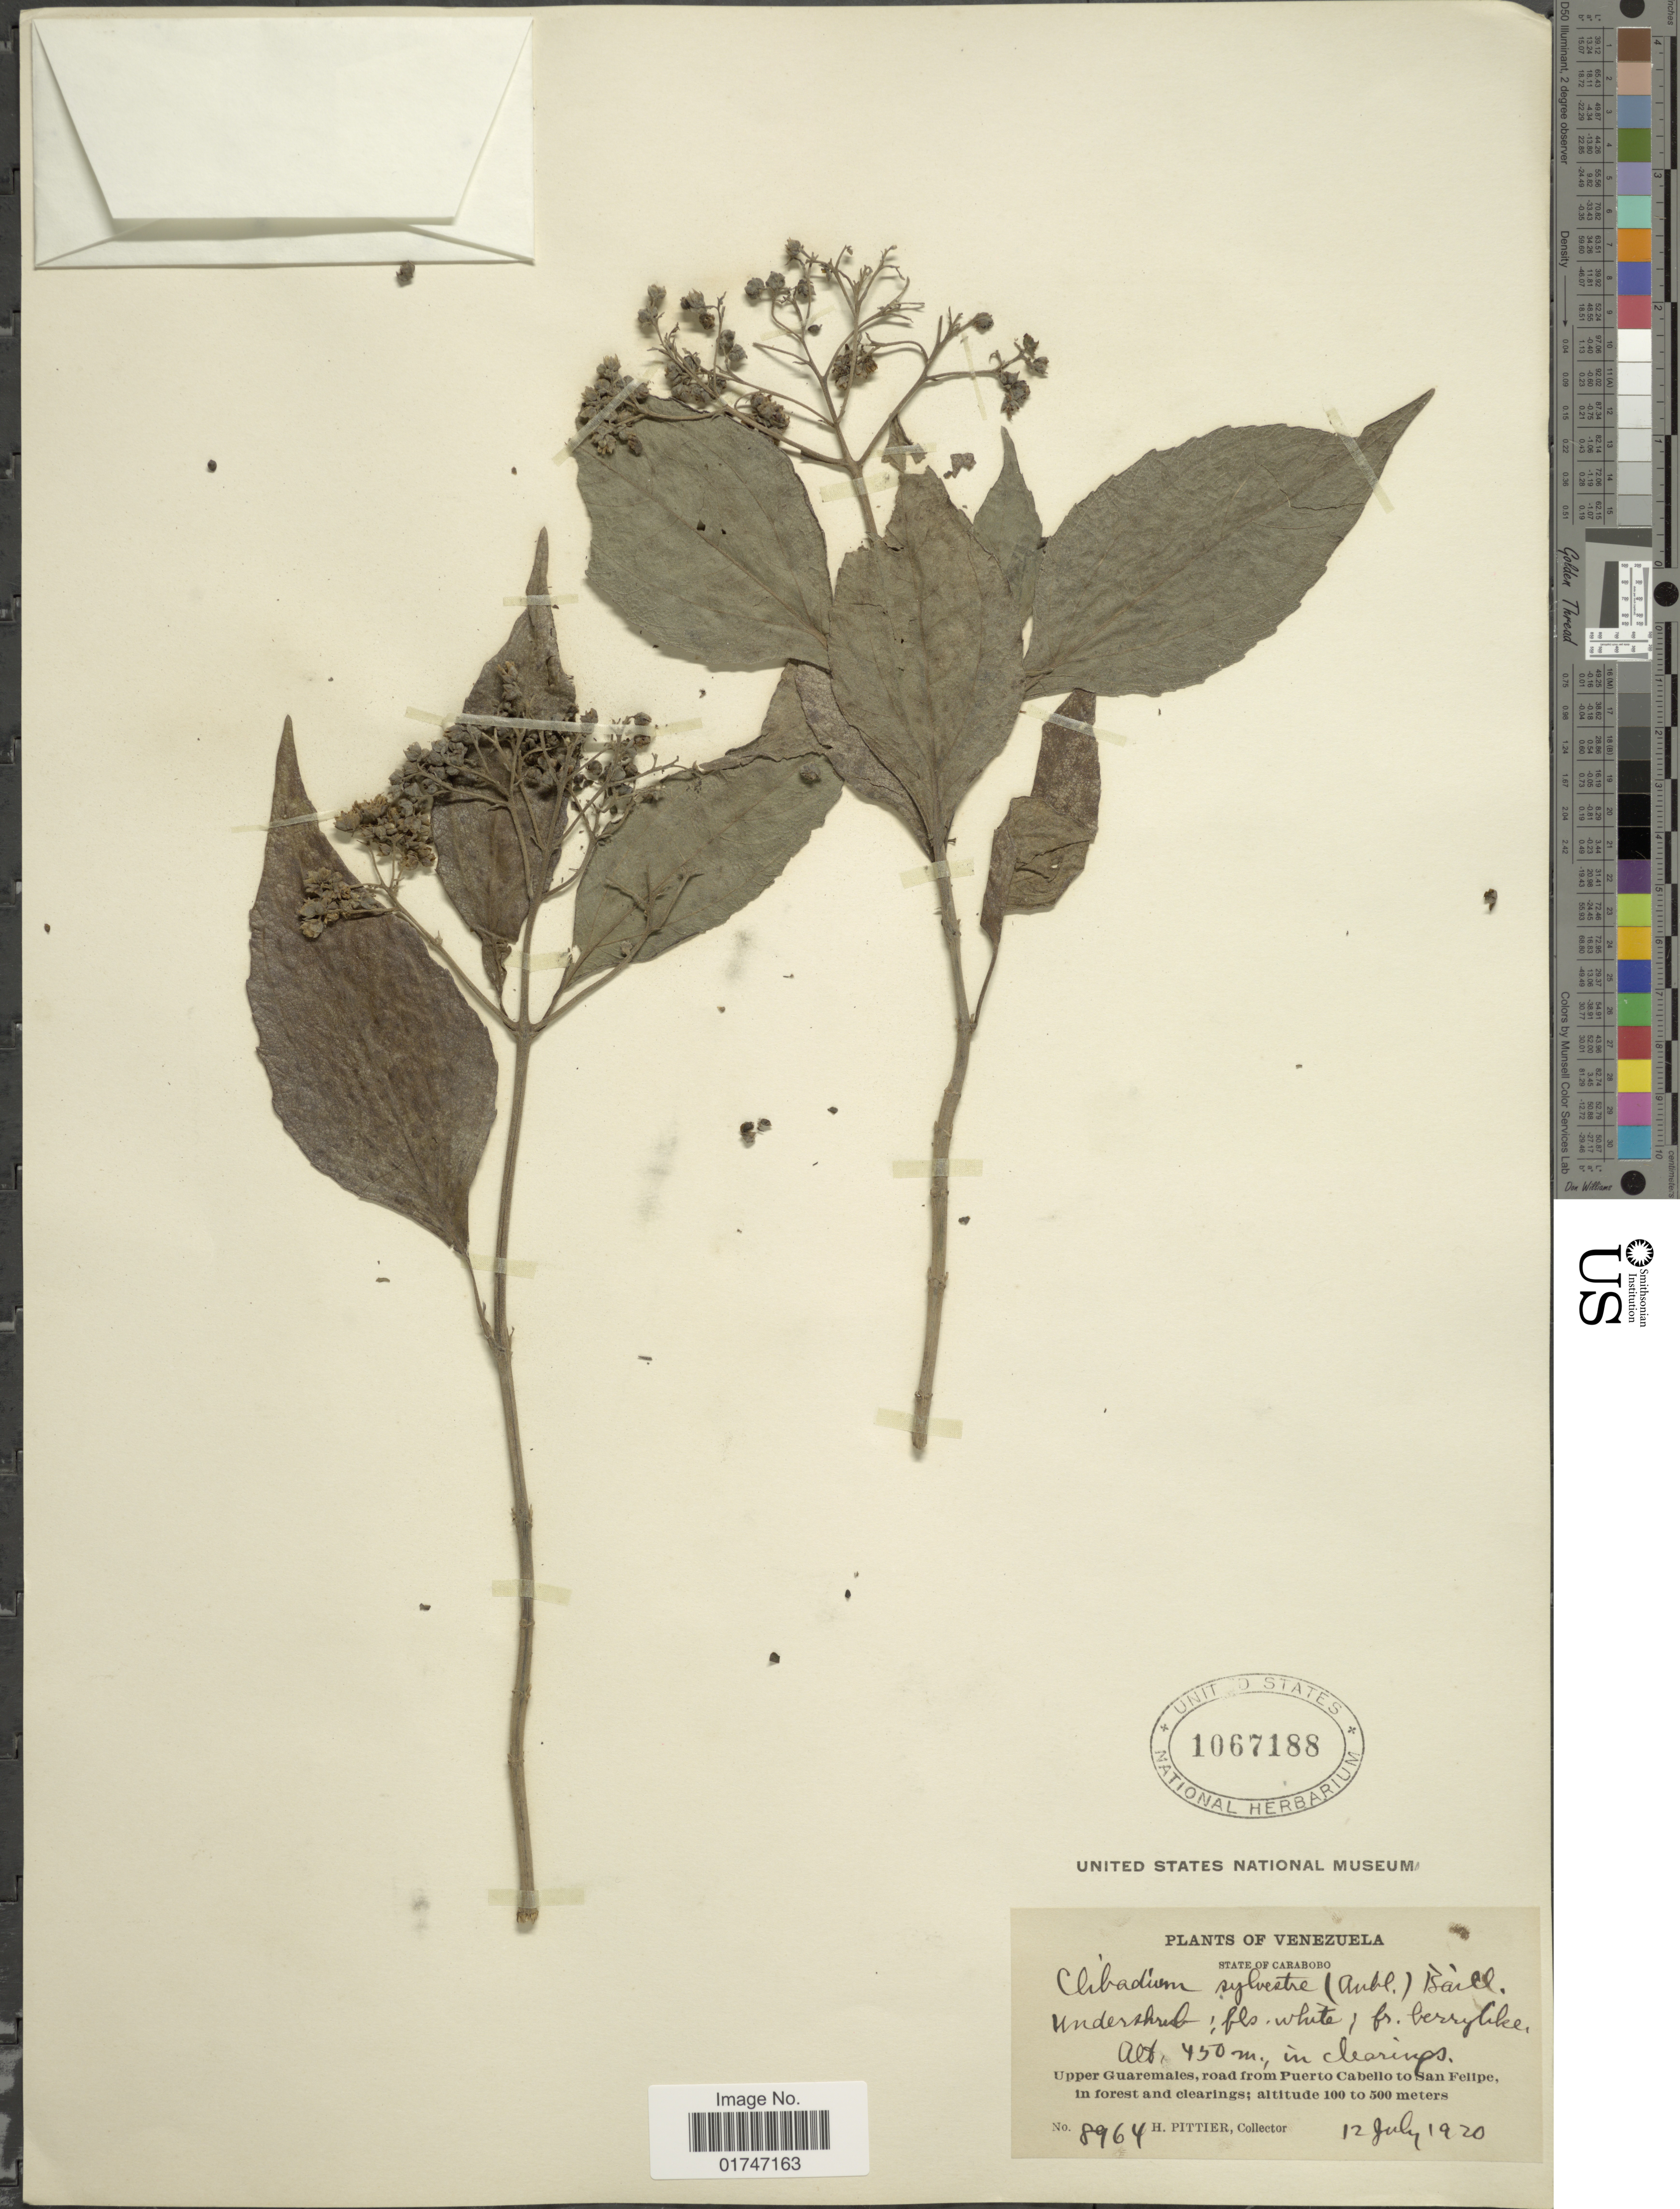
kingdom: Plantae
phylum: Tracheophyta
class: Magnoliopsida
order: Asterales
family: Asteraceae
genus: Clibadium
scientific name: Clibadium sylvestre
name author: (Aubl.) Baill.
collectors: H. F. Pittier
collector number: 8964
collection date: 1920-07-12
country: Venezuela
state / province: Carabobo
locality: Upper Guaremales, road from Puerto Cabello to San Felipe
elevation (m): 100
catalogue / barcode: US 1067188